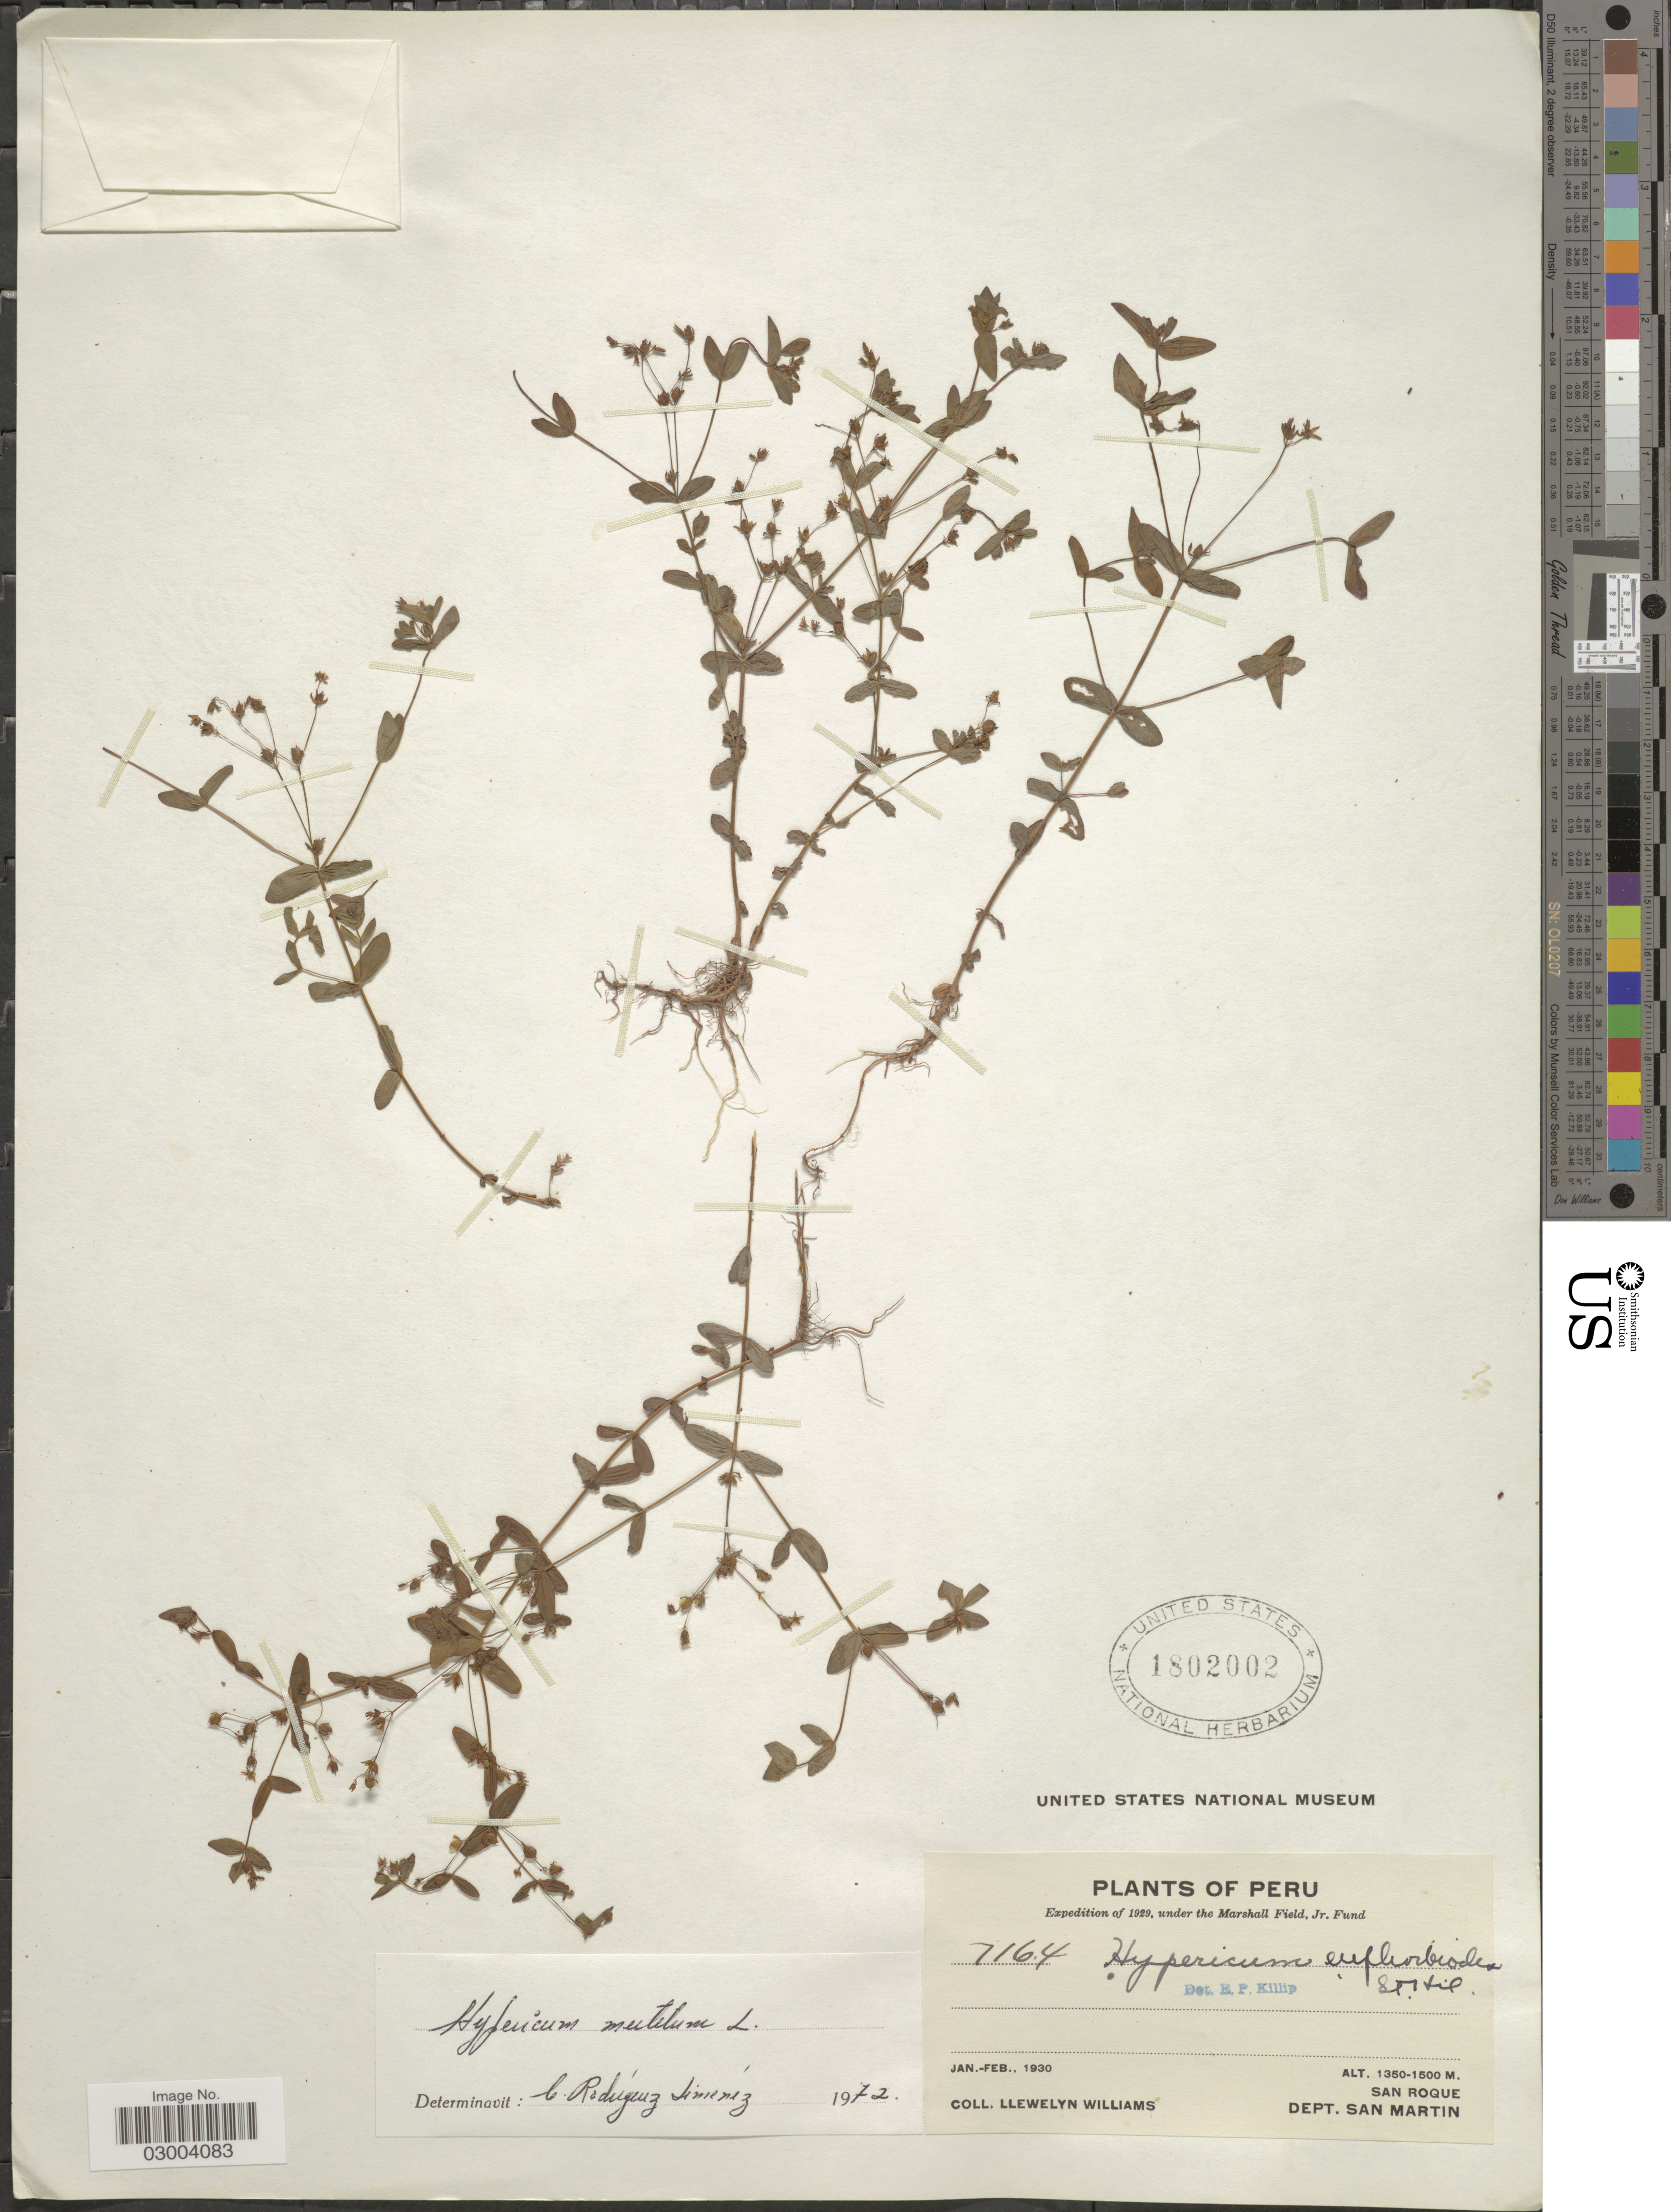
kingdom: Plantae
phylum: Tracheophyta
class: Magnoliopsida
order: Malpighiales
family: Hypericaceae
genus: Hypericum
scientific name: Hypericum mutilum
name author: L.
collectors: Ll. Williams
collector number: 7164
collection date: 1930-01/1930-02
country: Peru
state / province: San Martín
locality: San Roque, Dept. San Martin.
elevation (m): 1350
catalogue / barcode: US 1802002